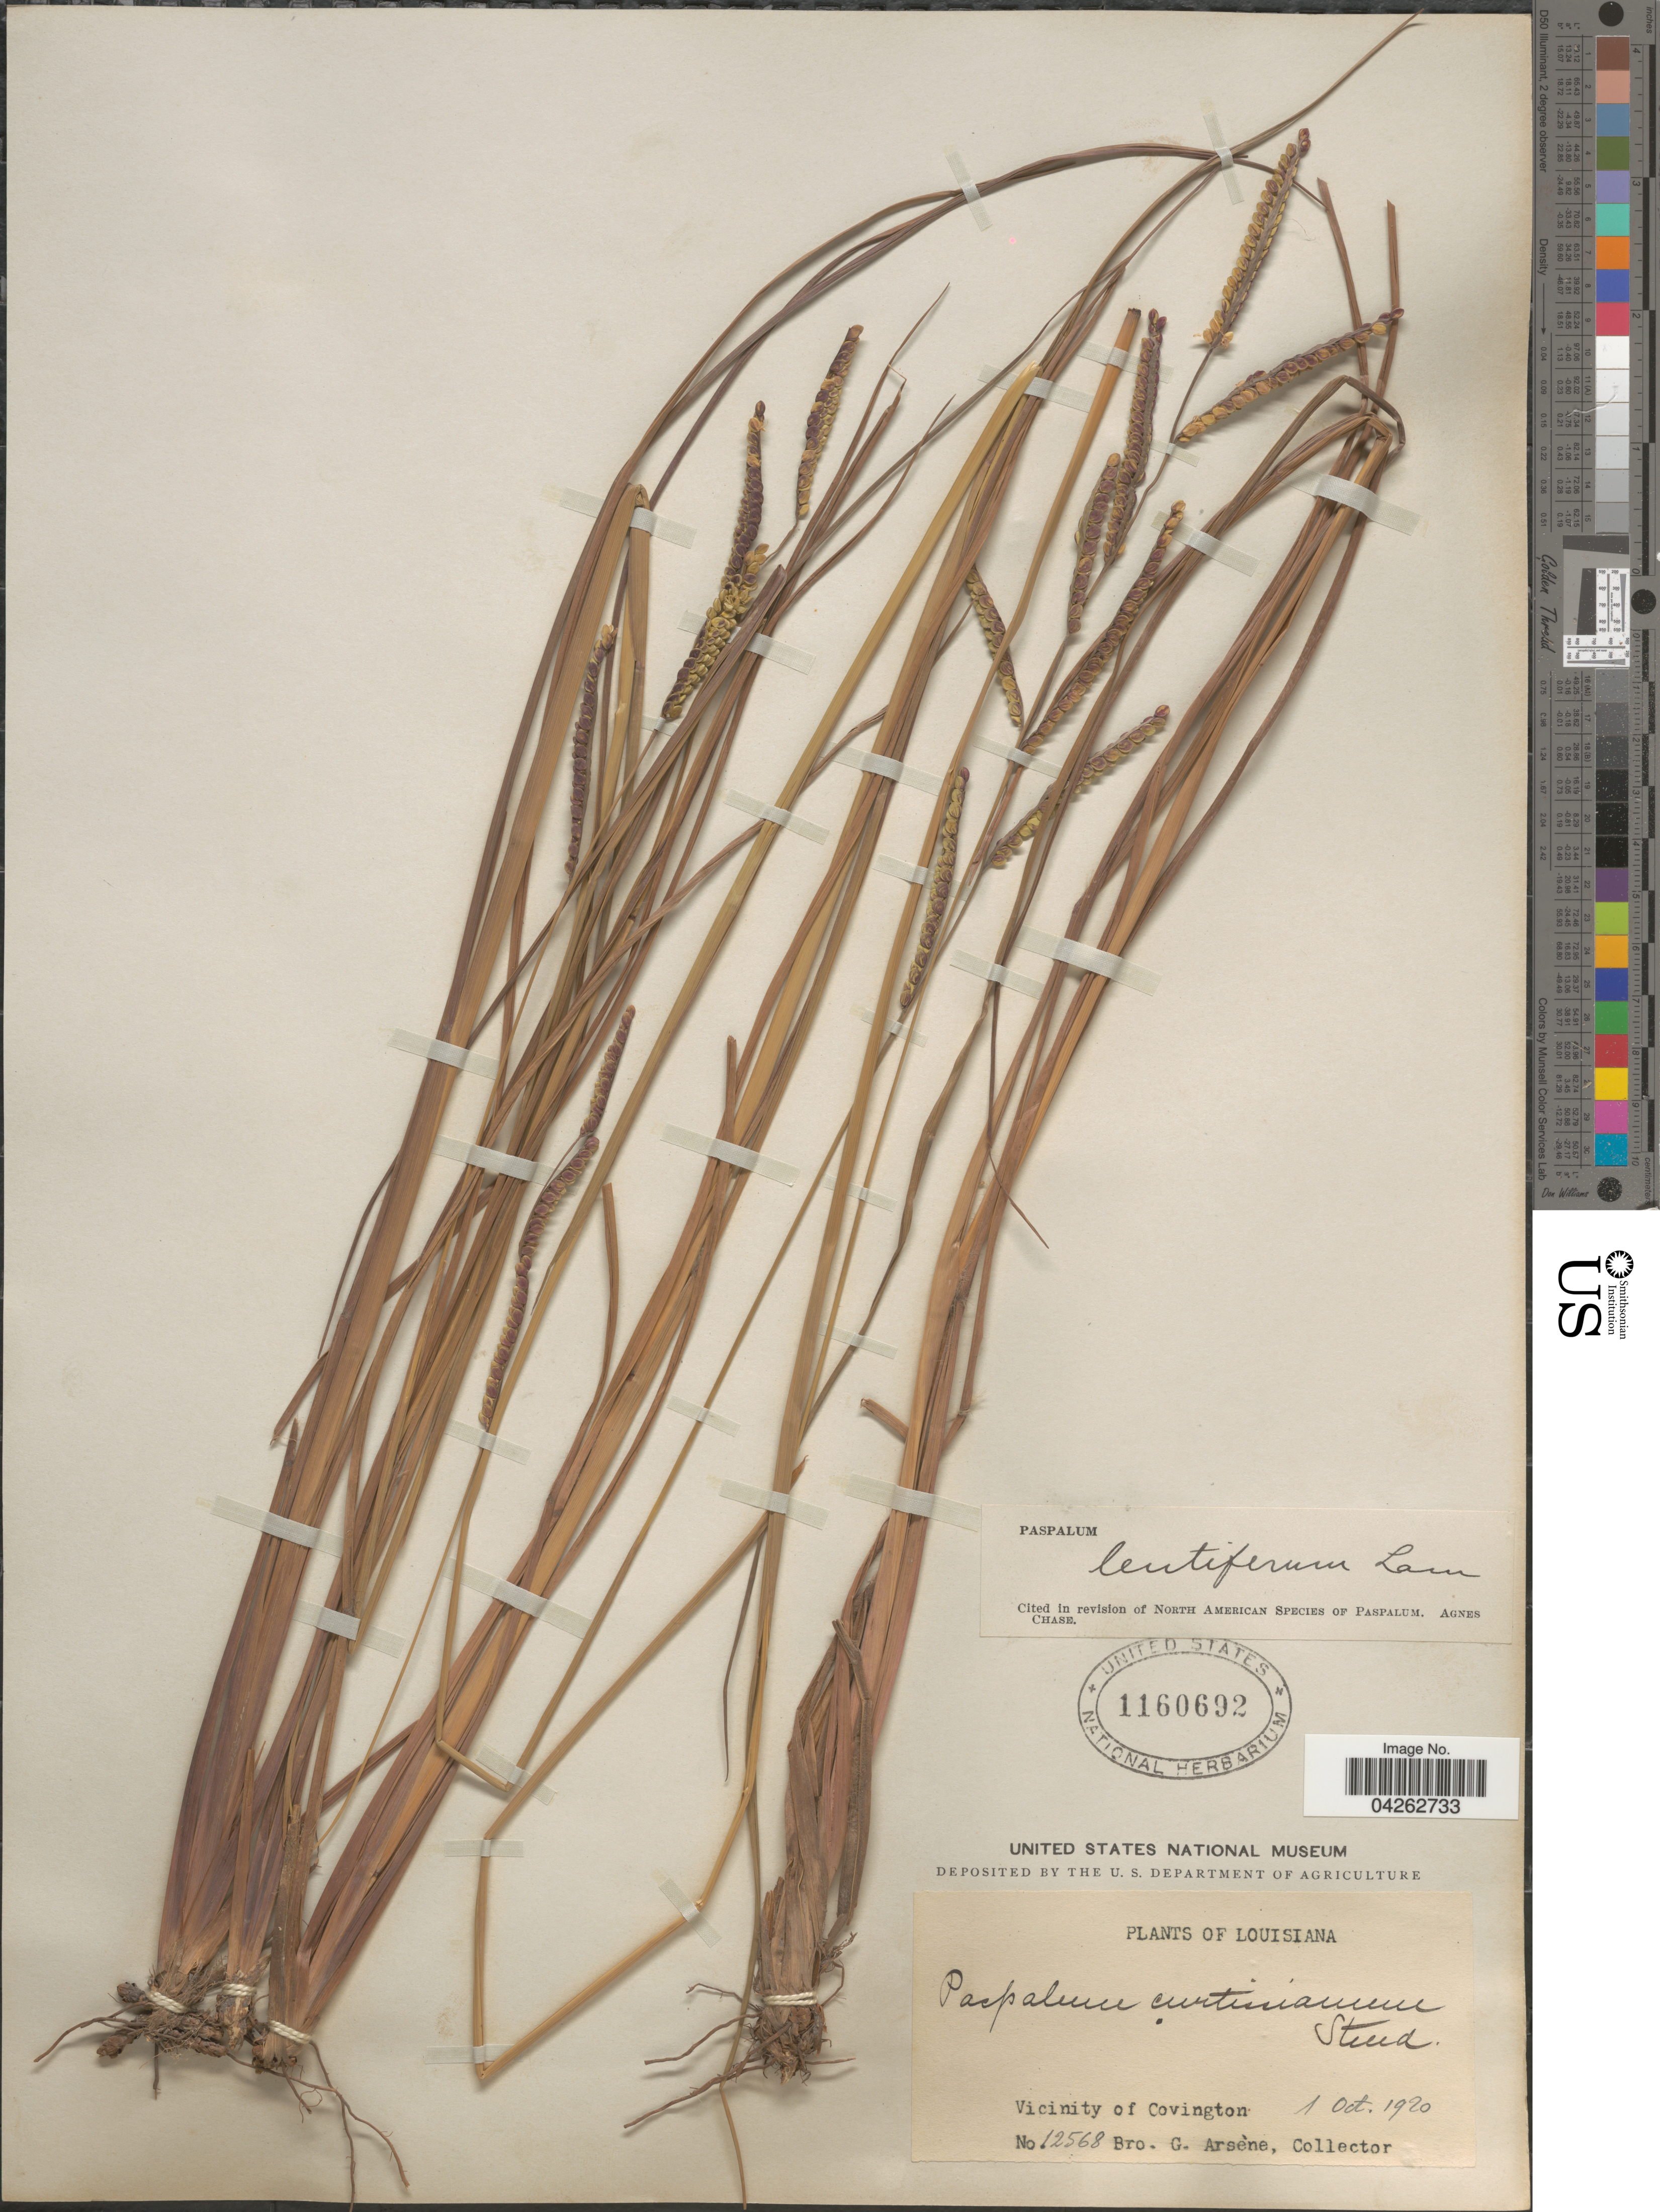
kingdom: Plantae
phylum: Tracheophyta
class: Liliopsida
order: Poales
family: Poaceae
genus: Paspalum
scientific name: Paspalum lentiferum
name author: Lam.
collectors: Bro. G. Arsène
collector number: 12568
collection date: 1920-10-01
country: United States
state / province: Louisiana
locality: Vicinity of Covington.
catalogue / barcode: US 1160692